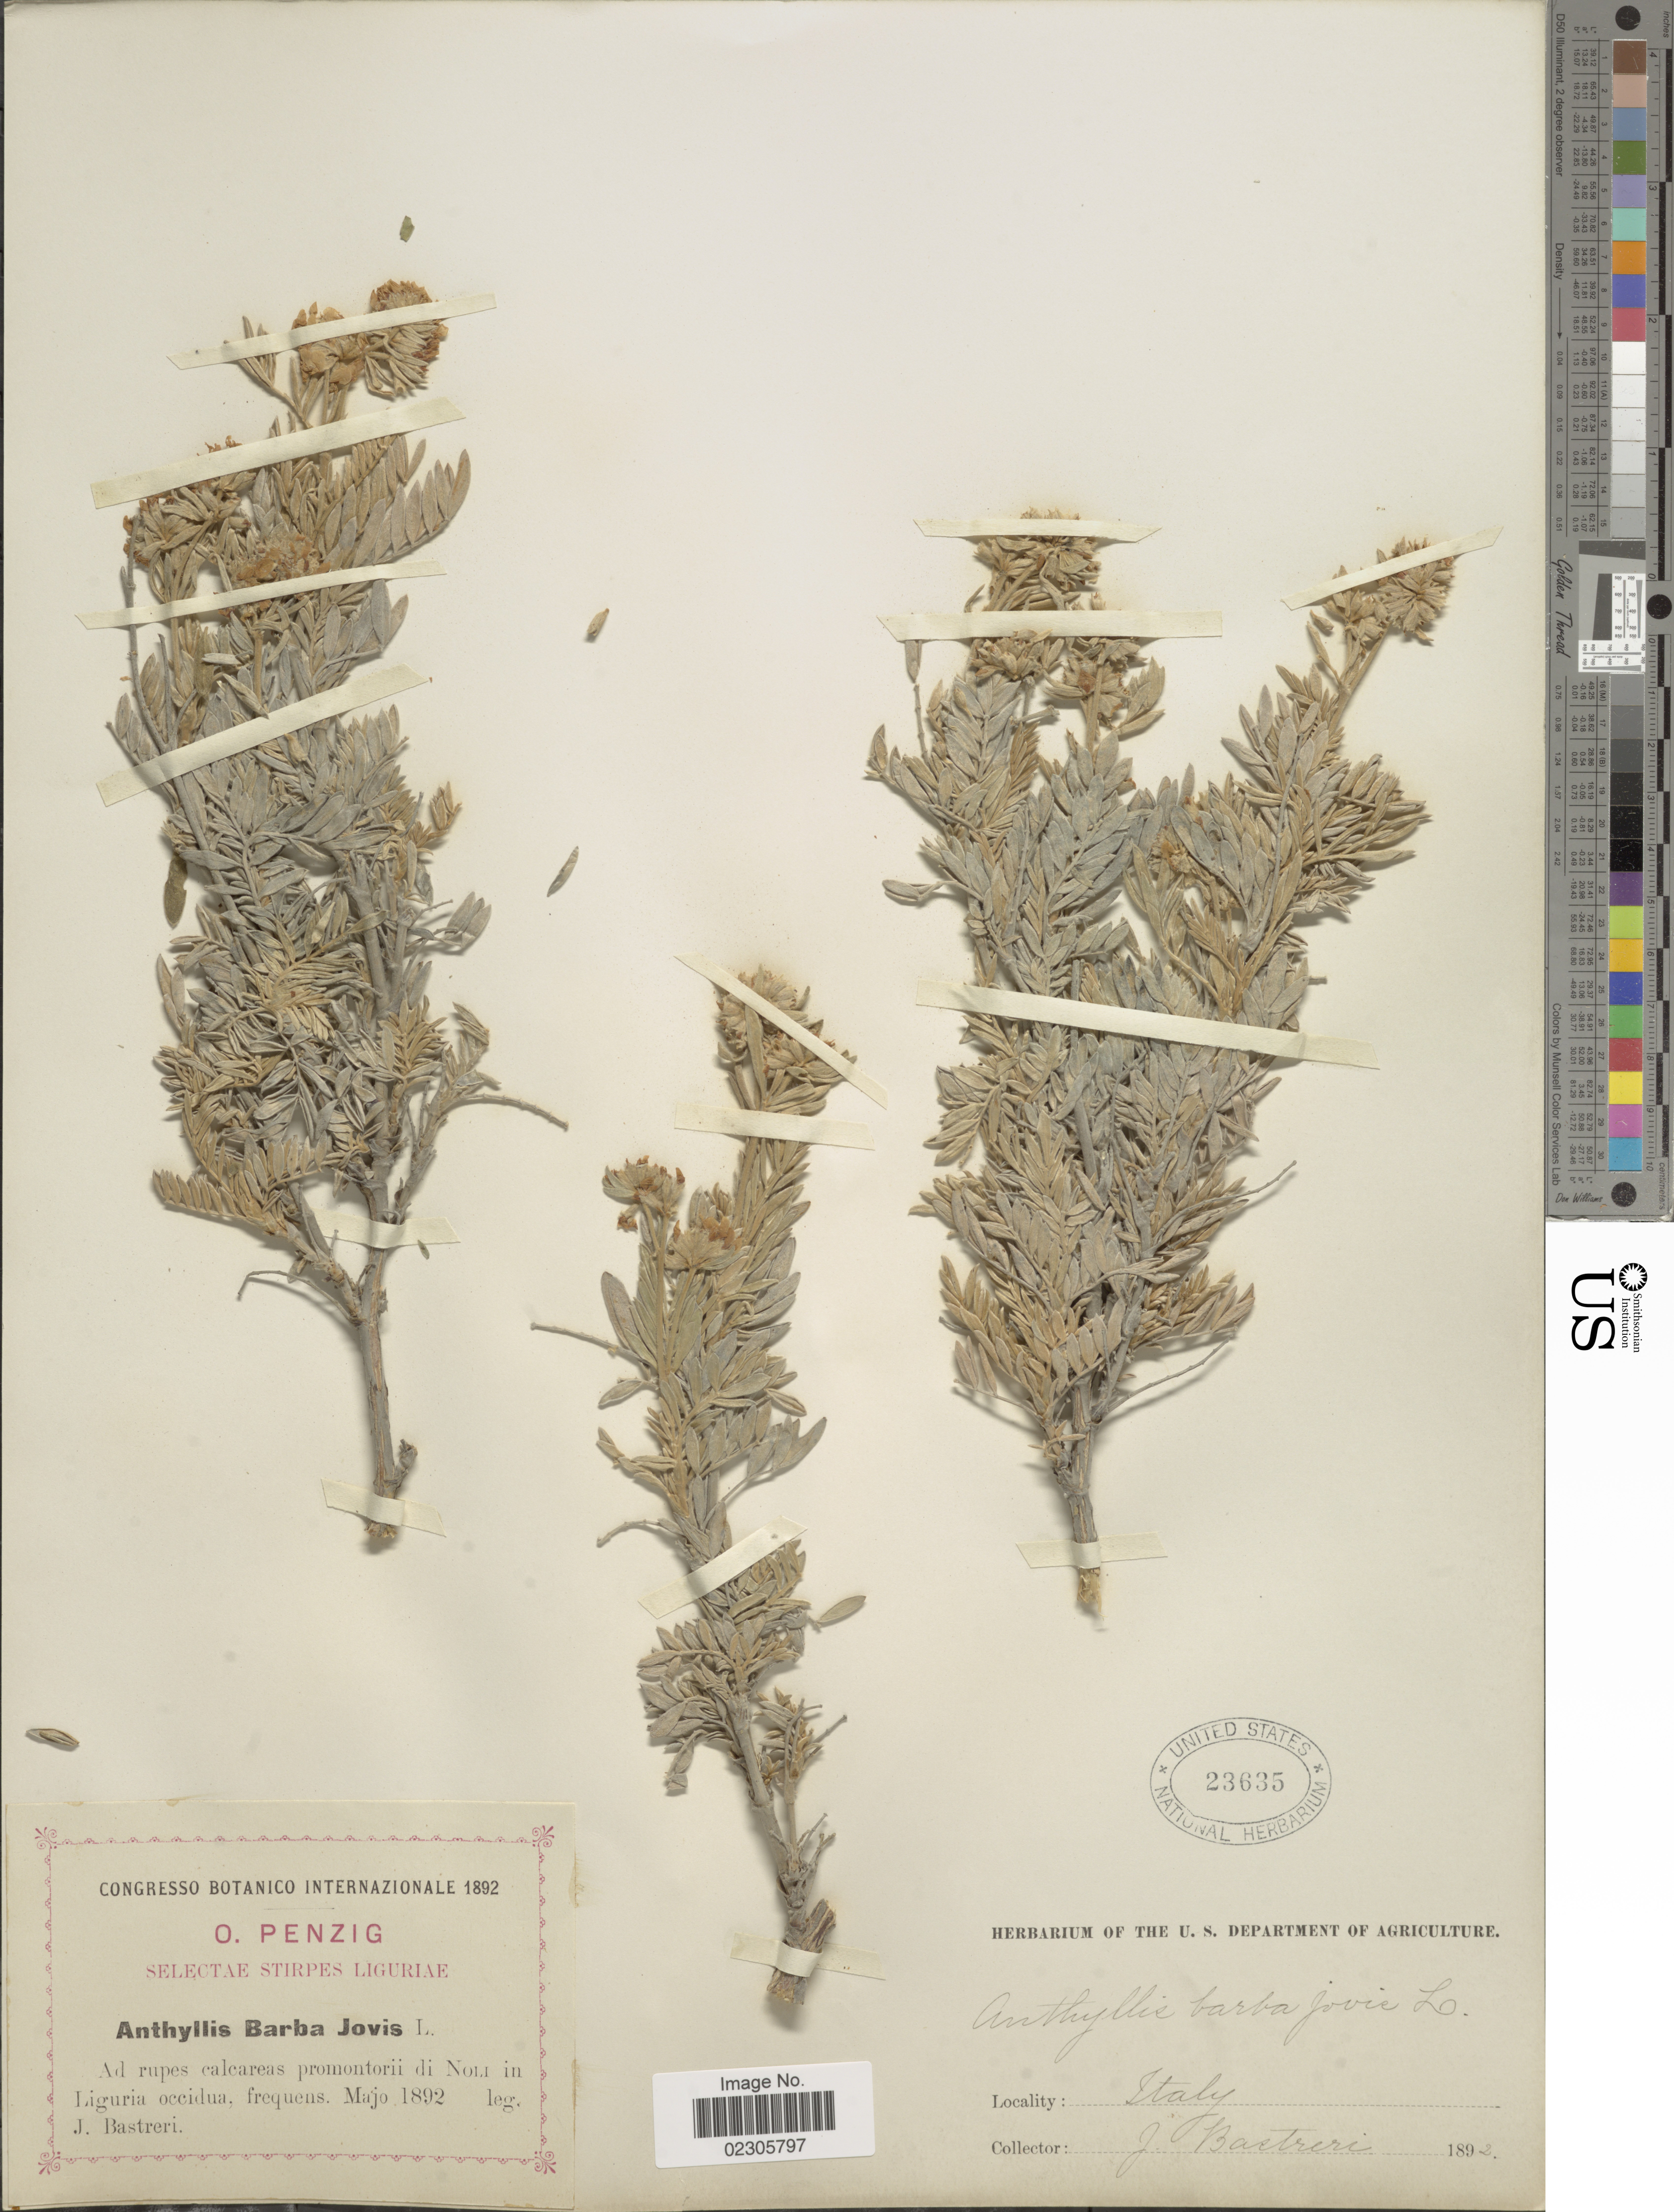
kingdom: Plantae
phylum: Tracheophyta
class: Magnoliopsida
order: Fabales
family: Fabaceae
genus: Anthyllis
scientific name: Anthyllis barba-jovis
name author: L.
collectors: J. Bastreri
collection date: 1892-05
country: Italy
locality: Ad rupes calcareas promontorii di Noli in Liguria occidua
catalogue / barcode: US 23635